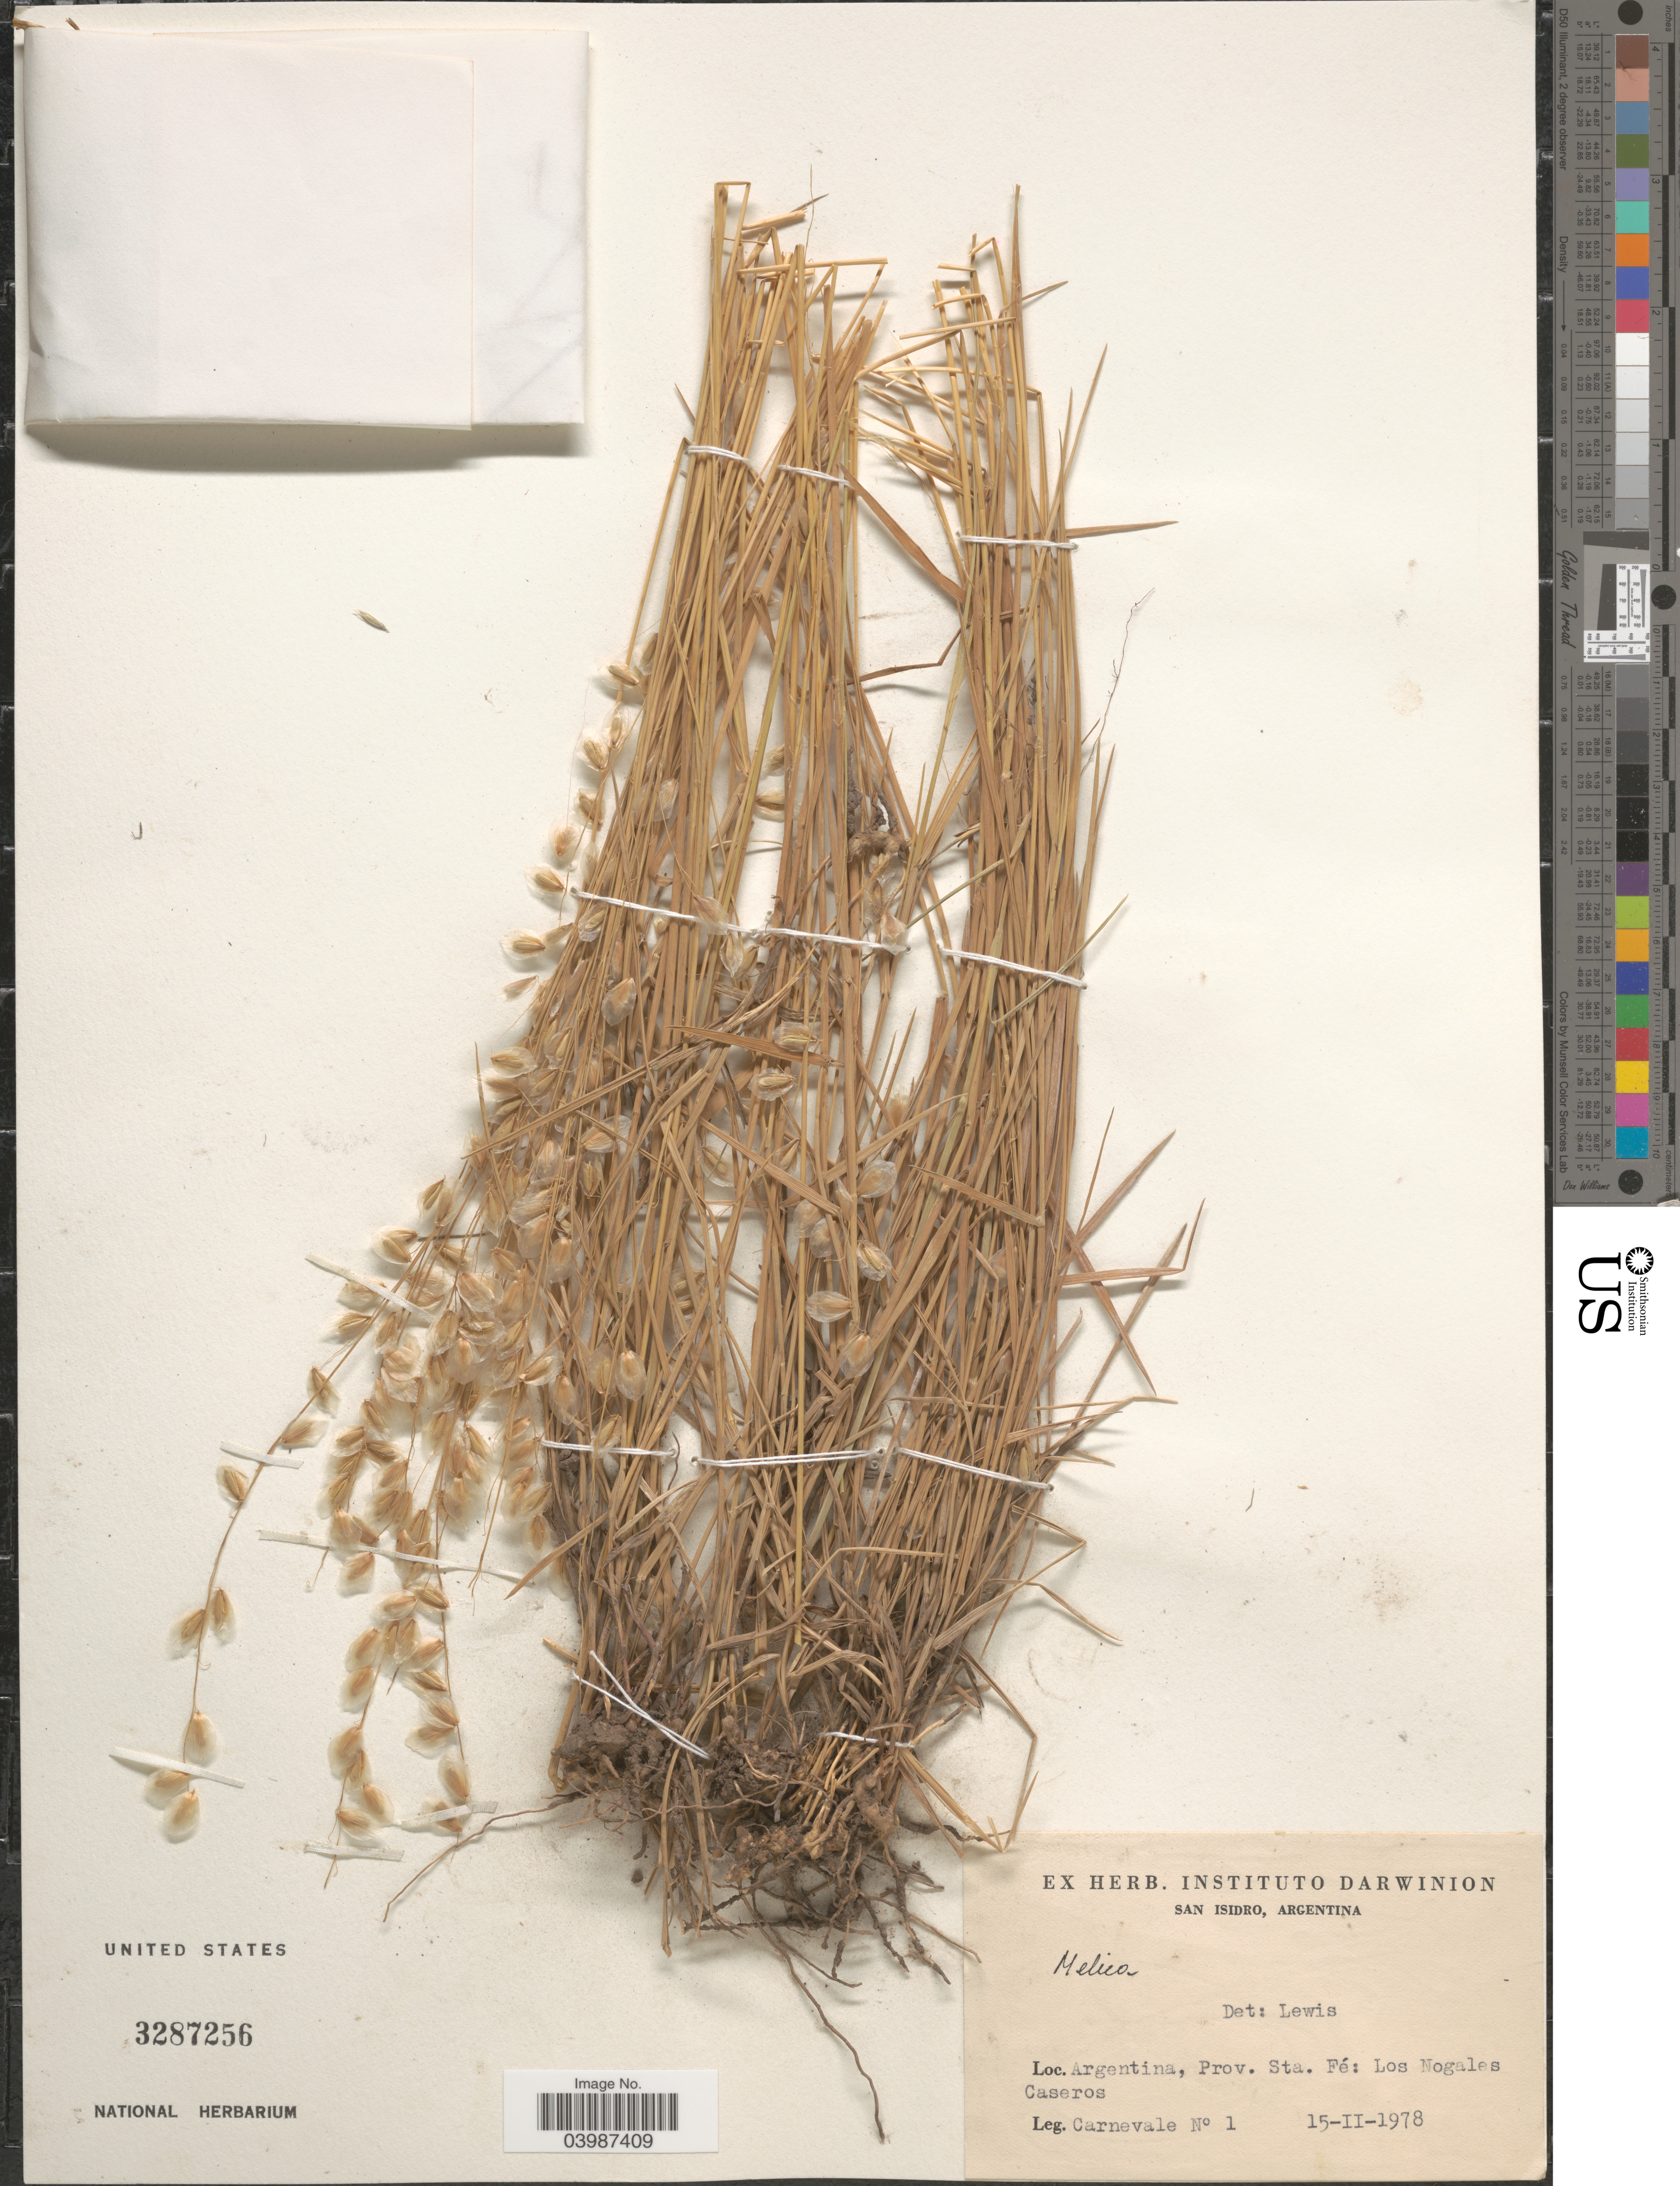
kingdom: Plantae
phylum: Tracheophyta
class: Liliopsida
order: Poales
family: Poaceae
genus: Melica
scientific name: Melica sp.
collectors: Carnevale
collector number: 1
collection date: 1978-02-15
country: Argentina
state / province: Santa Fe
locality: Los Nogales Caseros.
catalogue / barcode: US 3287256